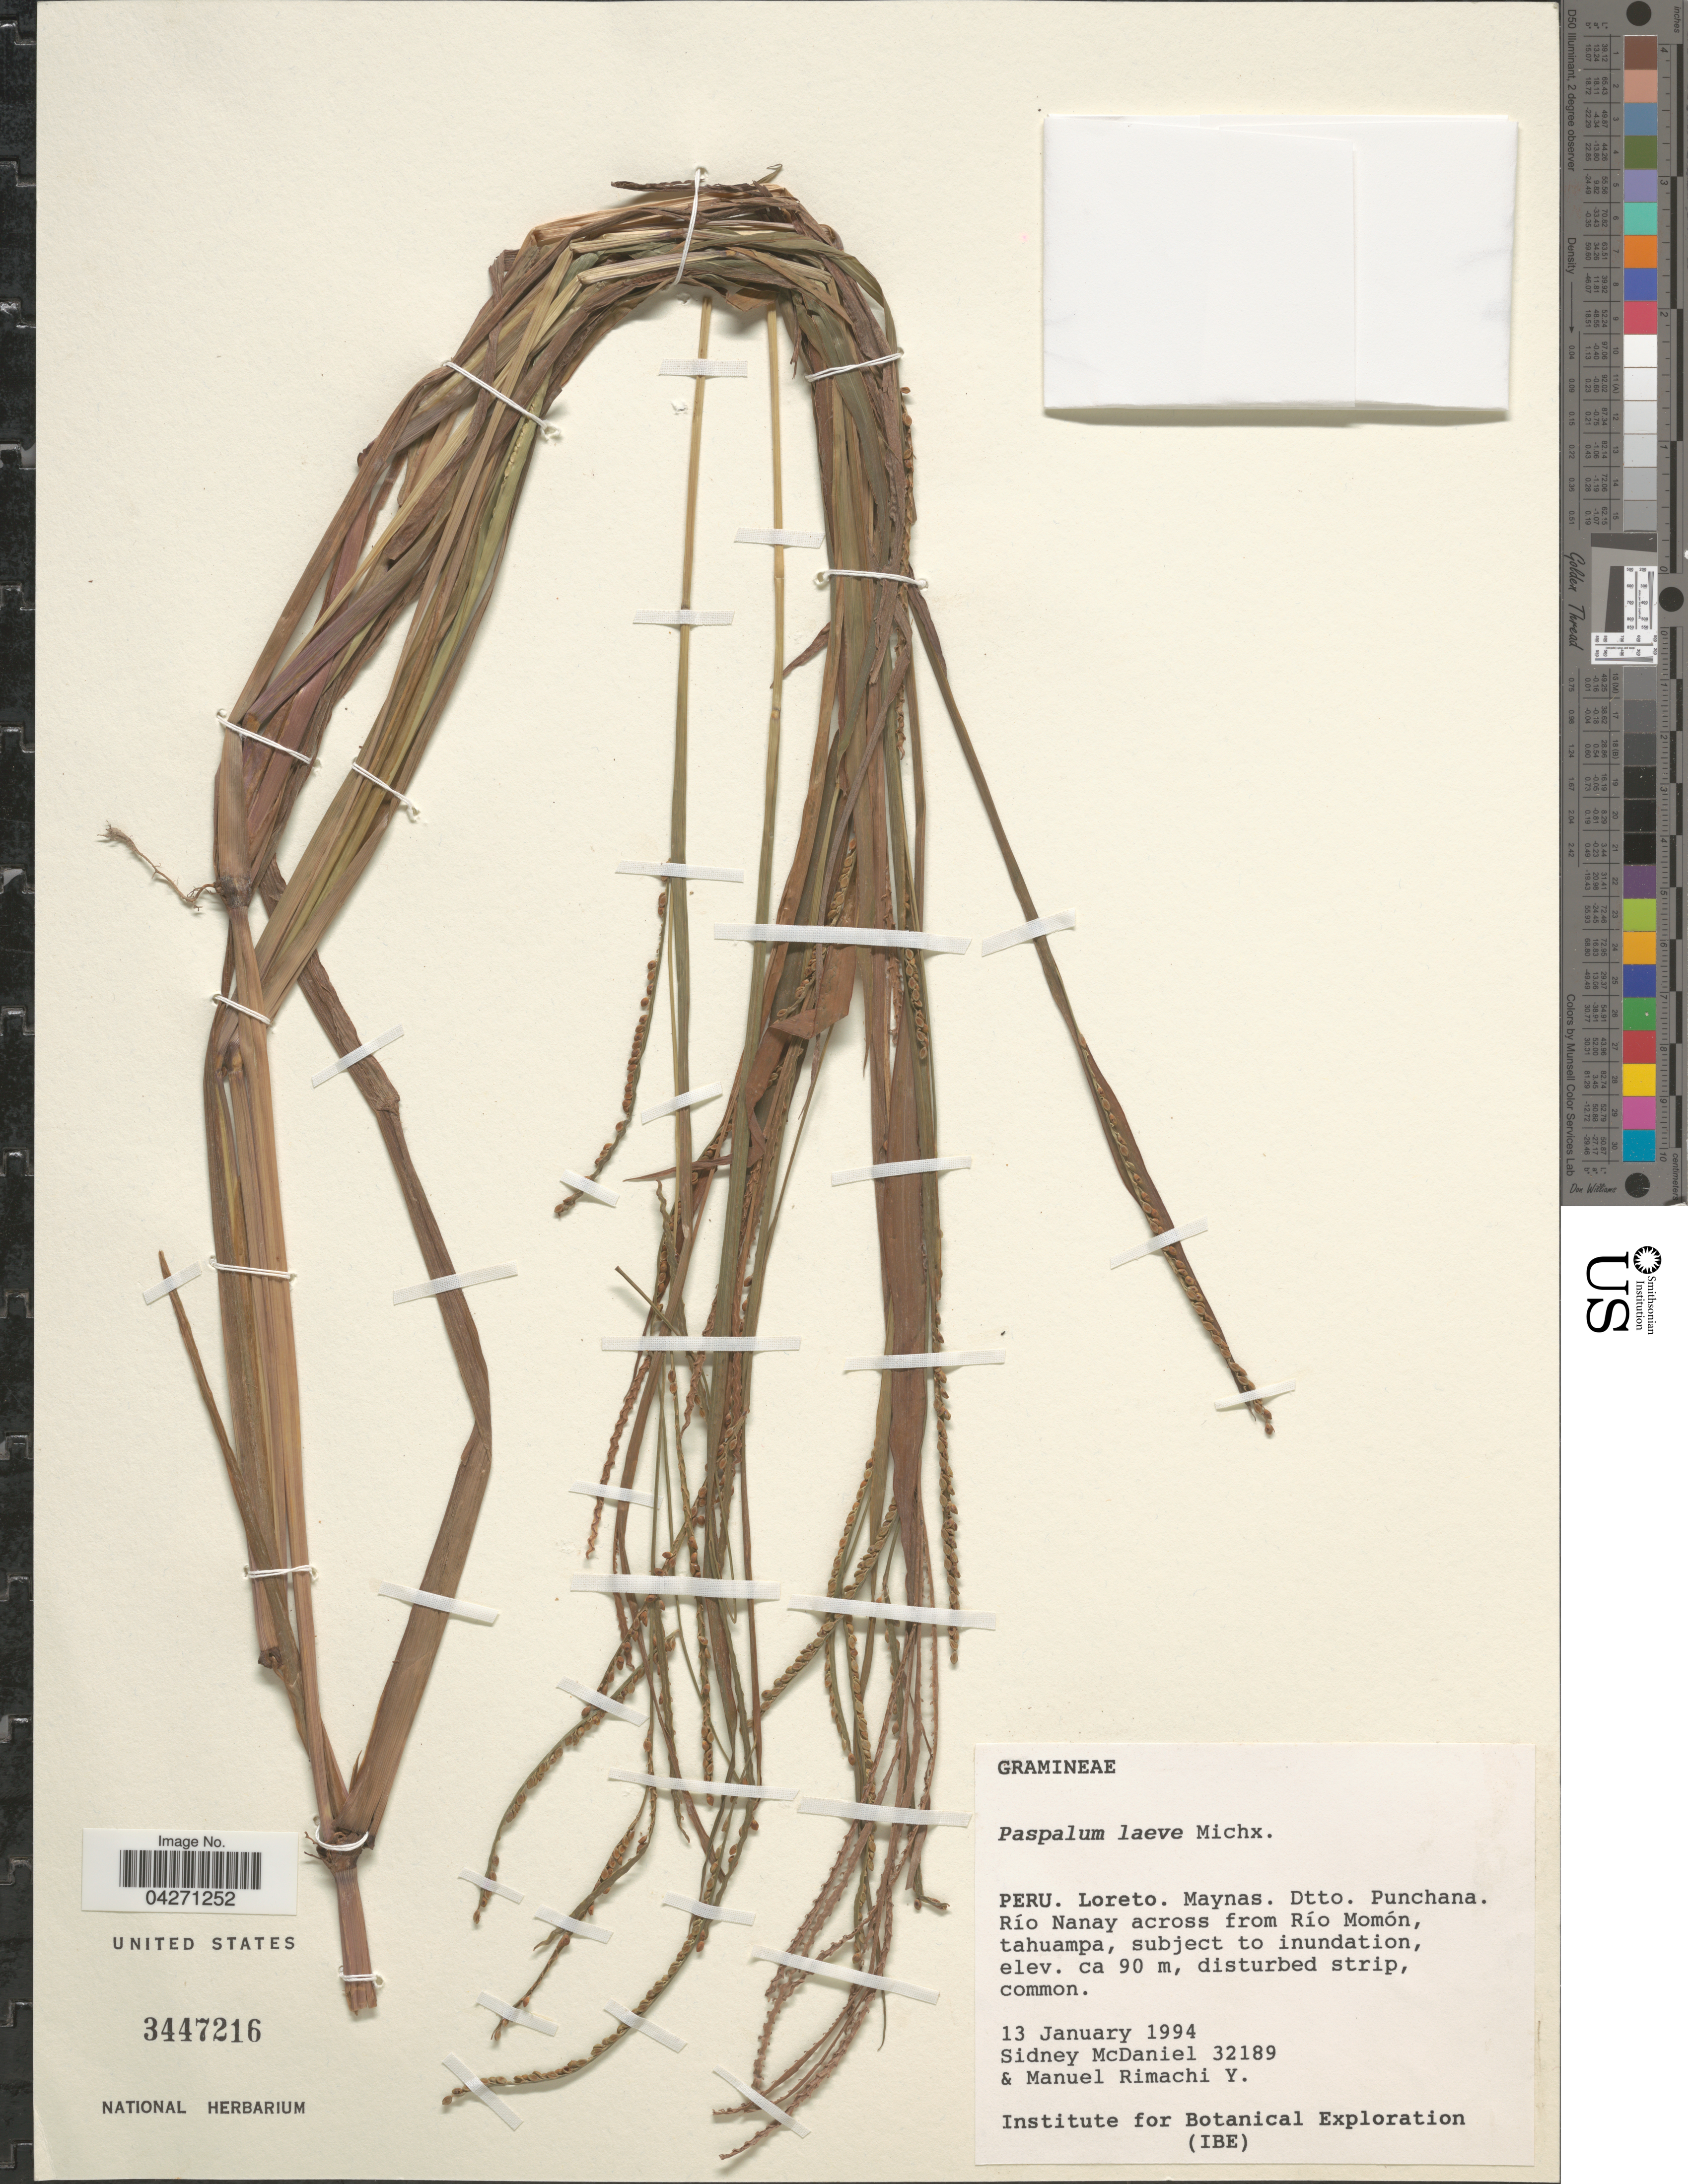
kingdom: Plantae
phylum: Tracheophyta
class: Liliopsida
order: Poales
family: Poaceae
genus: Paspalum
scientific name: Paspalum laeve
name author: Michx.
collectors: S. McDaniel & M. Rimachi Y.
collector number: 32189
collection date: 1994-01-13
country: Peru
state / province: Loreto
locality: Maynas. Dtto. Punchana. Río Nanay across from Río Momón, tahuampa. Institute for Botanical Exploration (IBE).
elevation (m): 90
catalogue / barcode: US 3447216